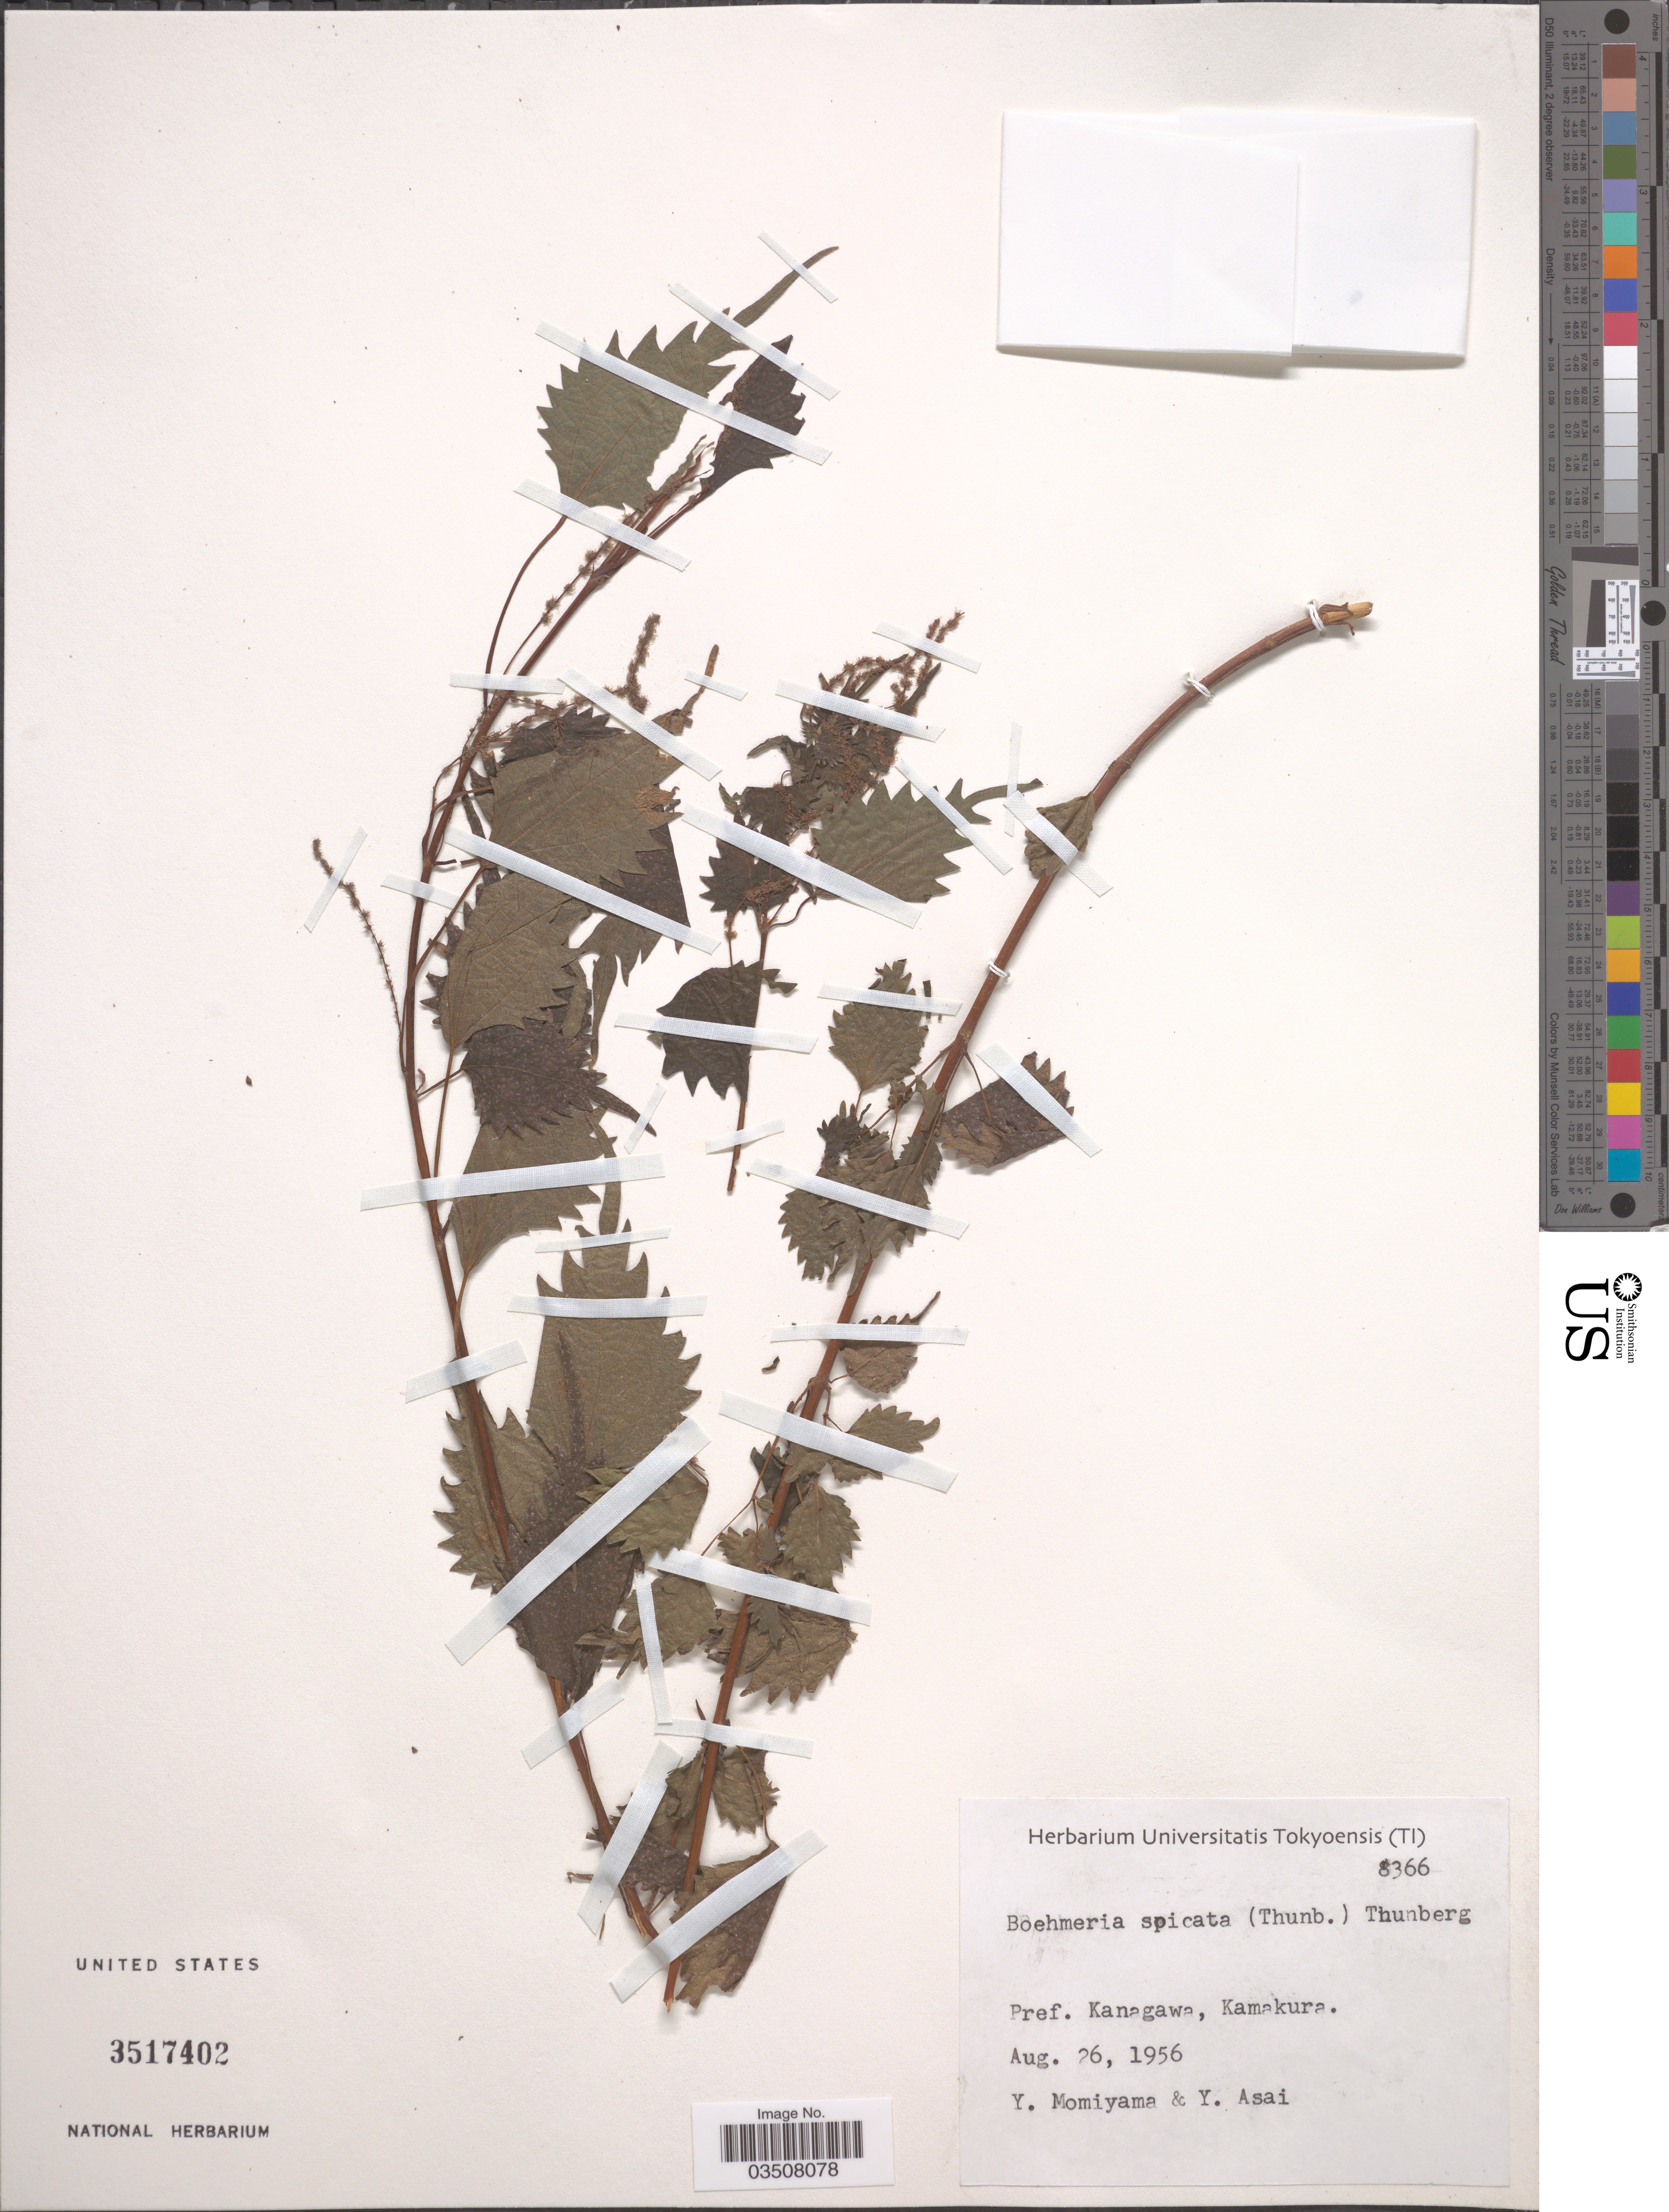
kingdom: Plantae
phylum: Tracheophyta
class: Magnoliopsida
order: Rosales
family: Urticaceae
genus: Boehmeria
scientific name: Boehmeria spicata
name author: (Thunb.) Thunb.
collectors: Y. Momiyama & Y. Asai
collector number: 8366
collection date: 1956-08-26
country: Japan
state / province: Kanagawa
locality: Pref. Kanagawa, Kamakura.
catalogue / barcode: US 3517402